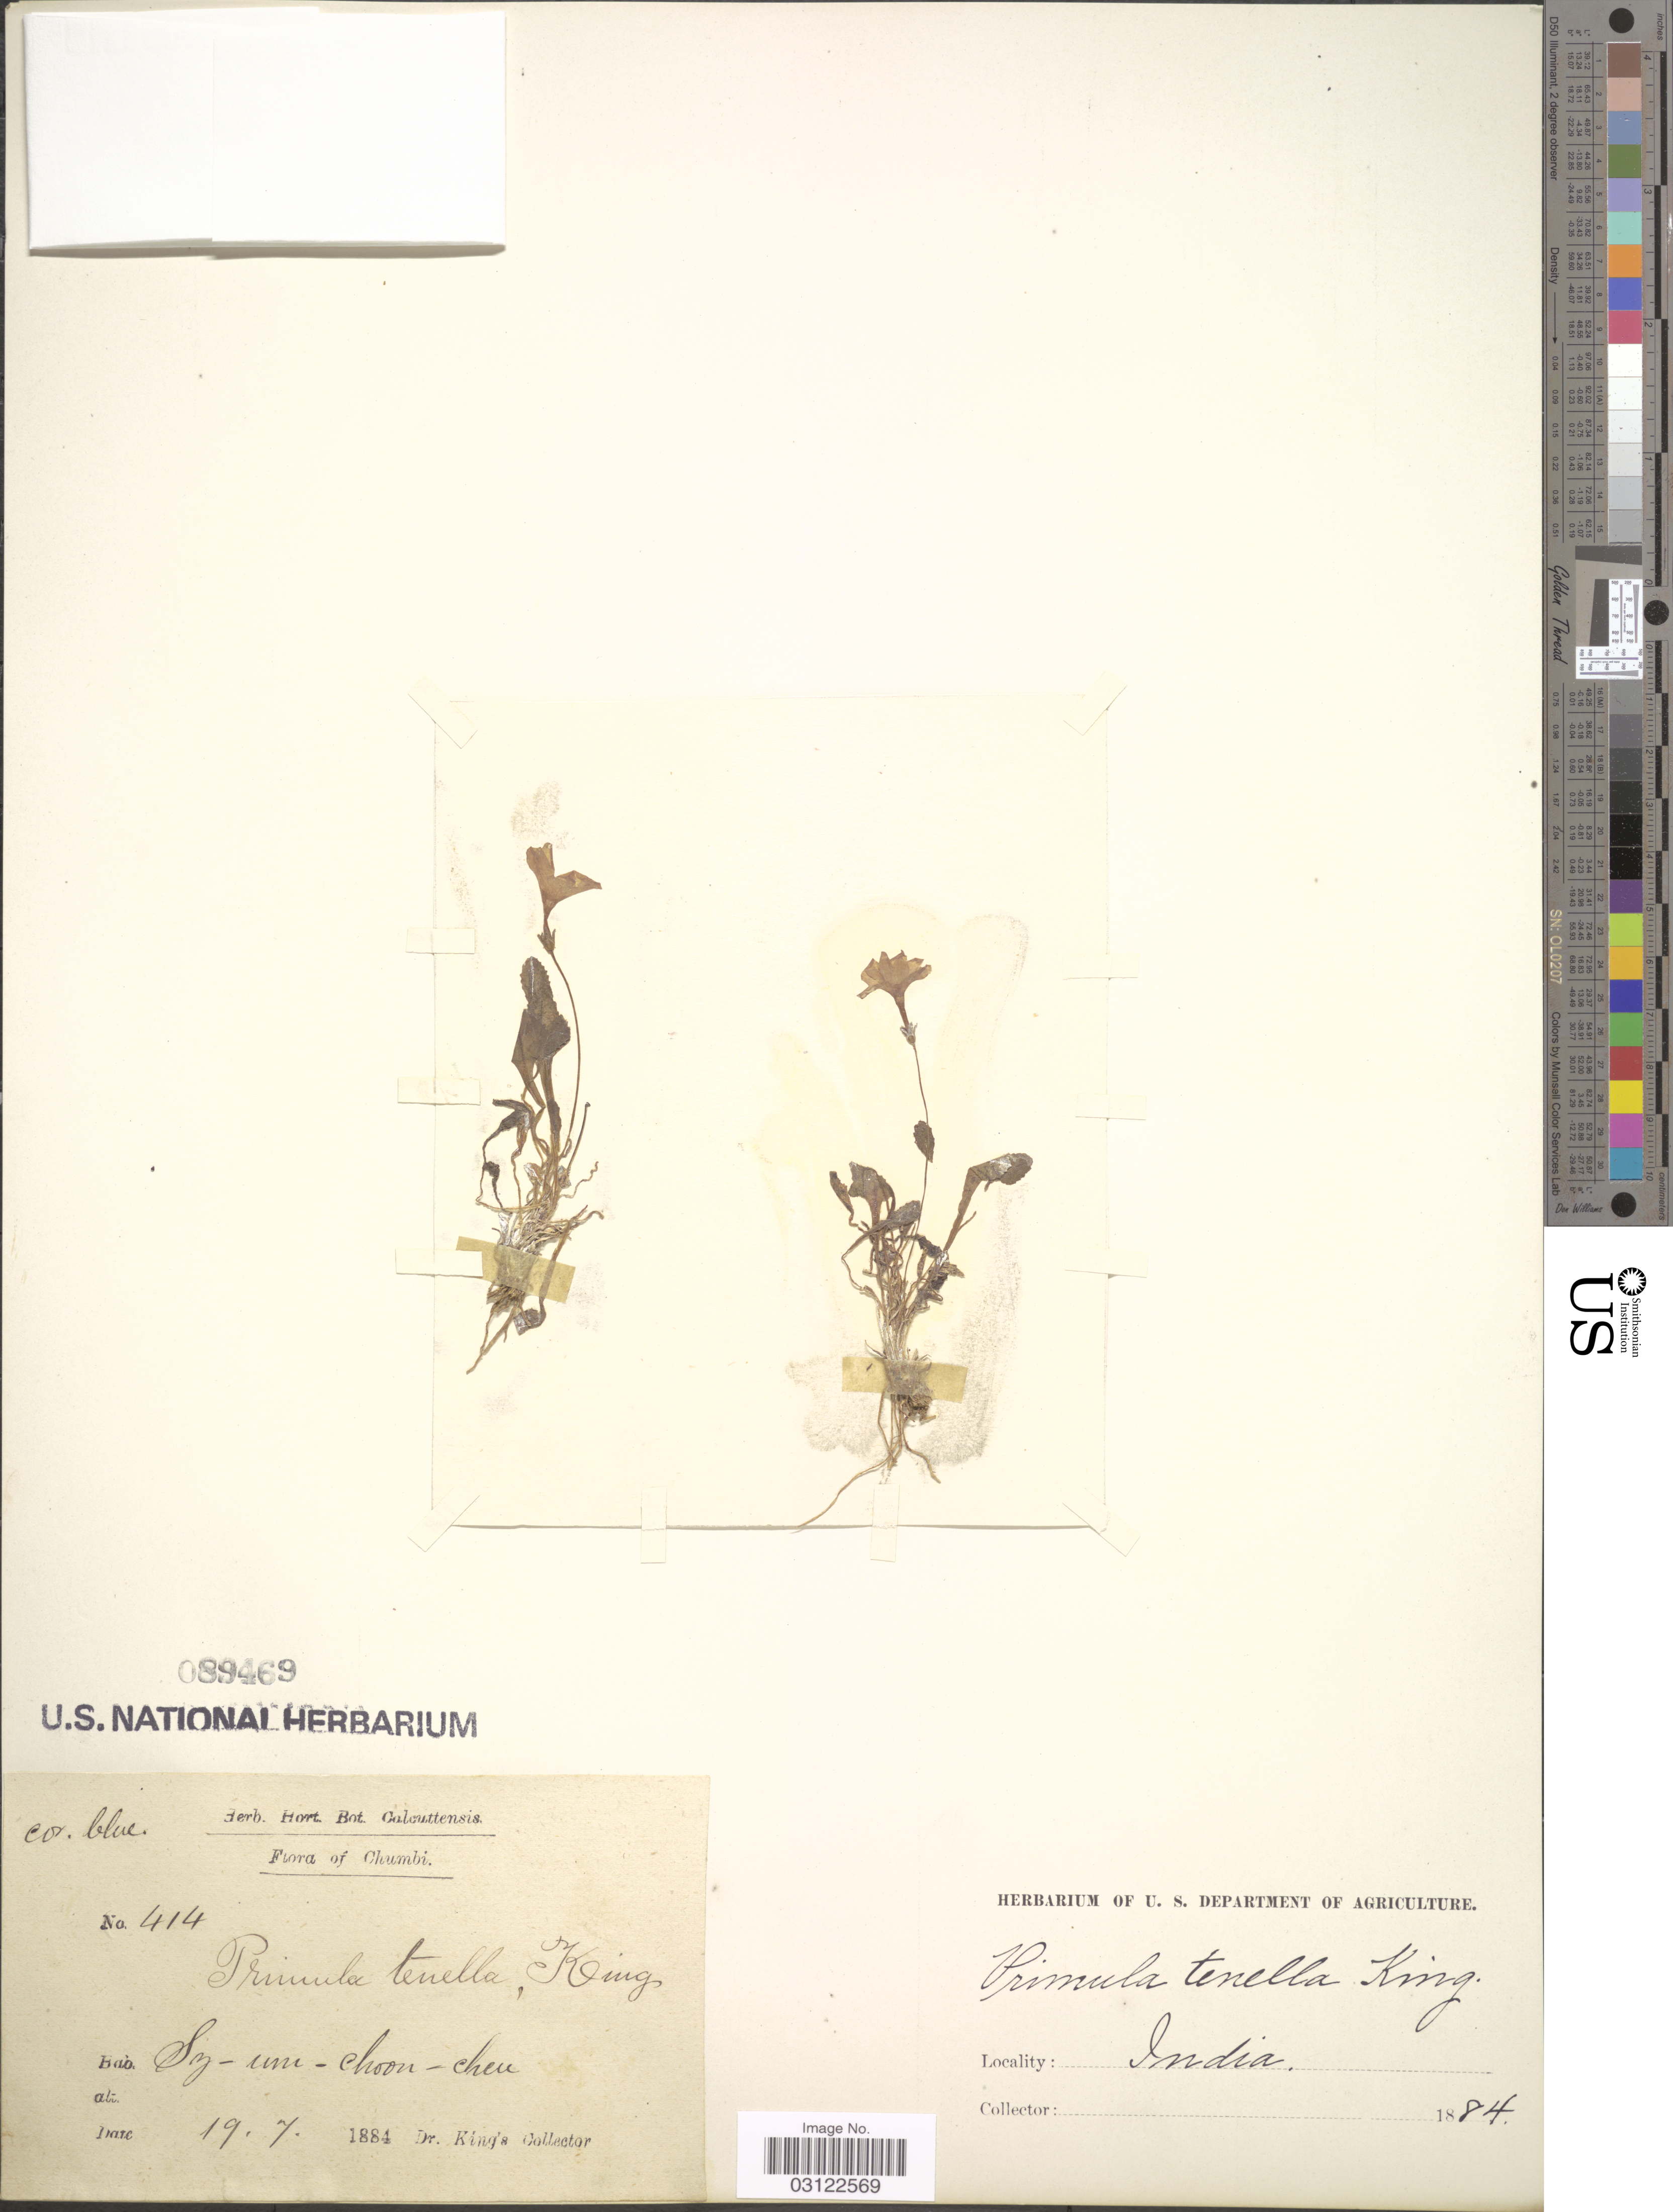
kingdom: Plantae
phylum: Tracheophyta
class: Magnoliopsida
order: Ericales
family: Primulaceae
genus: Primula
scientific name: Primula tenella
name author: King ex Hook. f.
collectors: Dr. King's collector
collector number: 414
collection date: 1884-07-19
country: India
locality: Chumbi. Sz-un-choon-cheu.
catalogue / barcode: US 89469